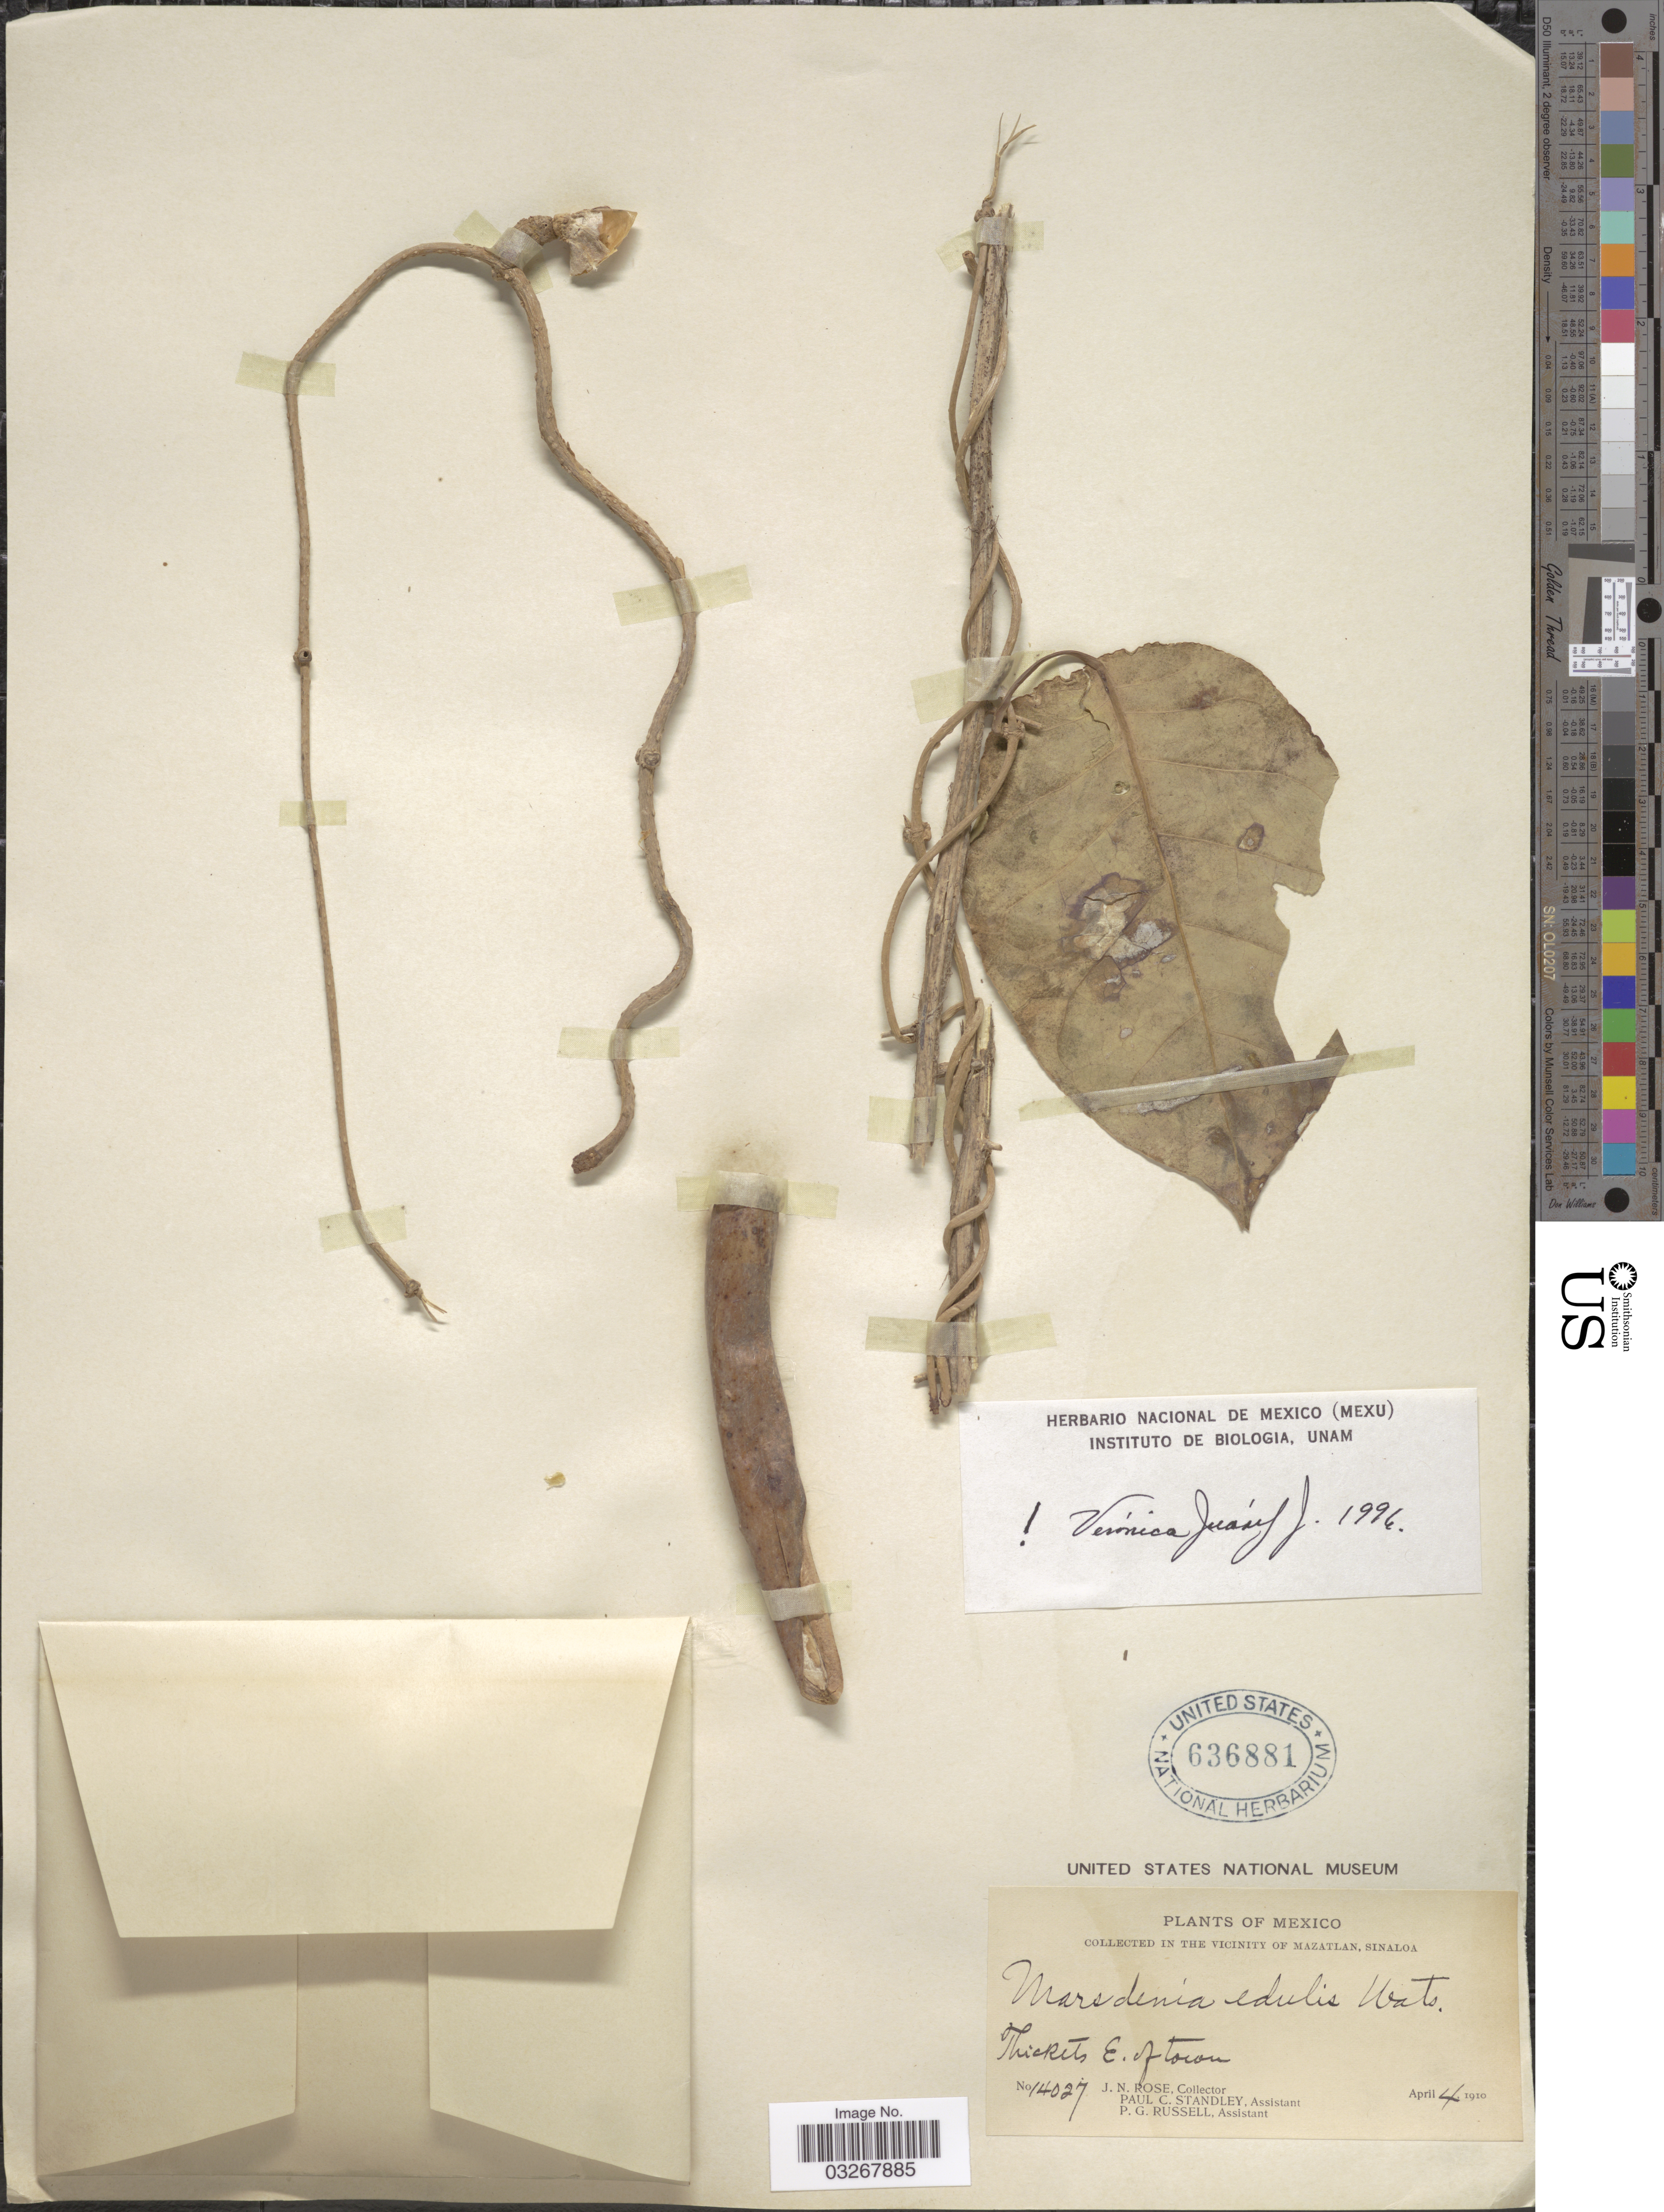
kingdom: Plantae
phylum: Tracheophyta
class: Magnoliopsida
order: Gentianales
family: Apocynaceae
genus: Marsdenia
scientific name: Marsdenia edulis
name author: S. Watson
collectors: J. N. Rose, P. C. Standley & P. G. Russell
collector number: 14027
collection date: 1910-04-04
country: Mexico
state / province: Sinaloa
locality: Vicinity of Mazatlan. E. of town.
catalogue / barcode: US 636881